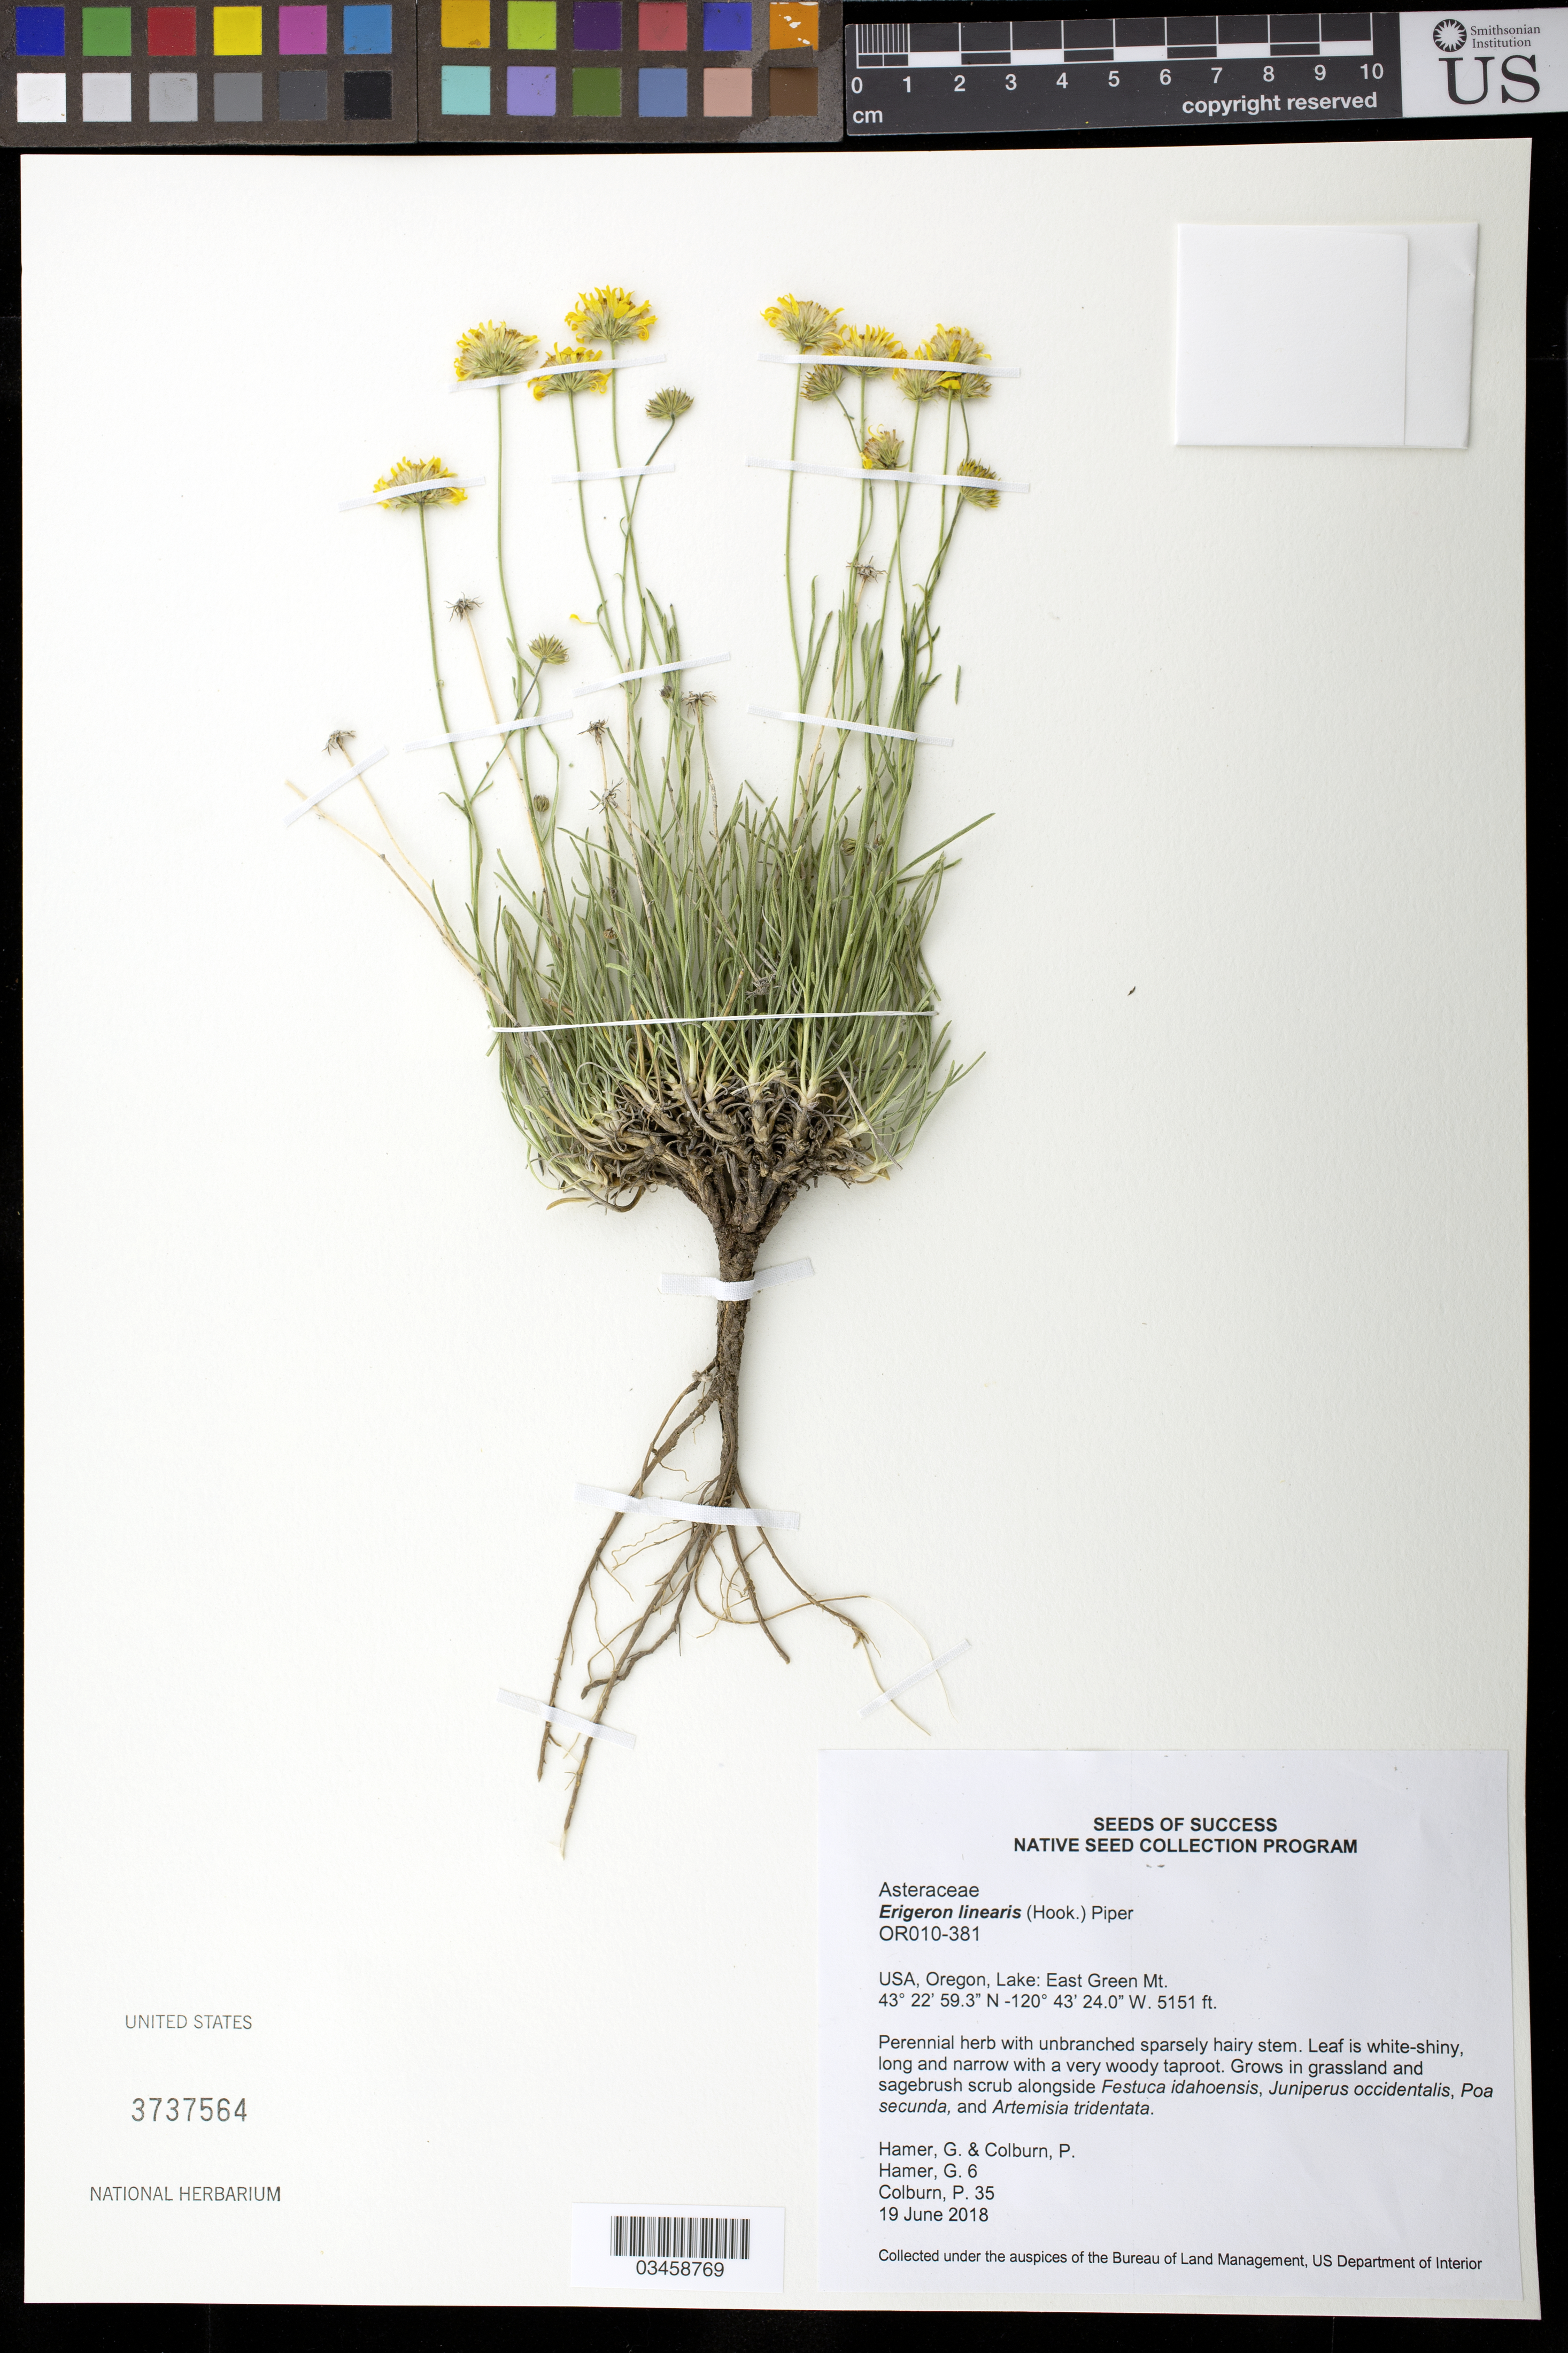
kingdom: Plantae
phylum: Tracheophyta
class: Magnoliopsida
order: Asterales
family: Asteraceae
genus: Erigeron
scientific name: Erigeron linearis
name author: (Hook.) Piper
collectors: G. Hamer & P. Colburn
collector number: OR010-381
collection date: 2018-06-19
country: United States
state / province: Oregon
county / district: Lake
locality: East Green Mt.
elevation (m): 1570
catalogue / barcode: US 3737564